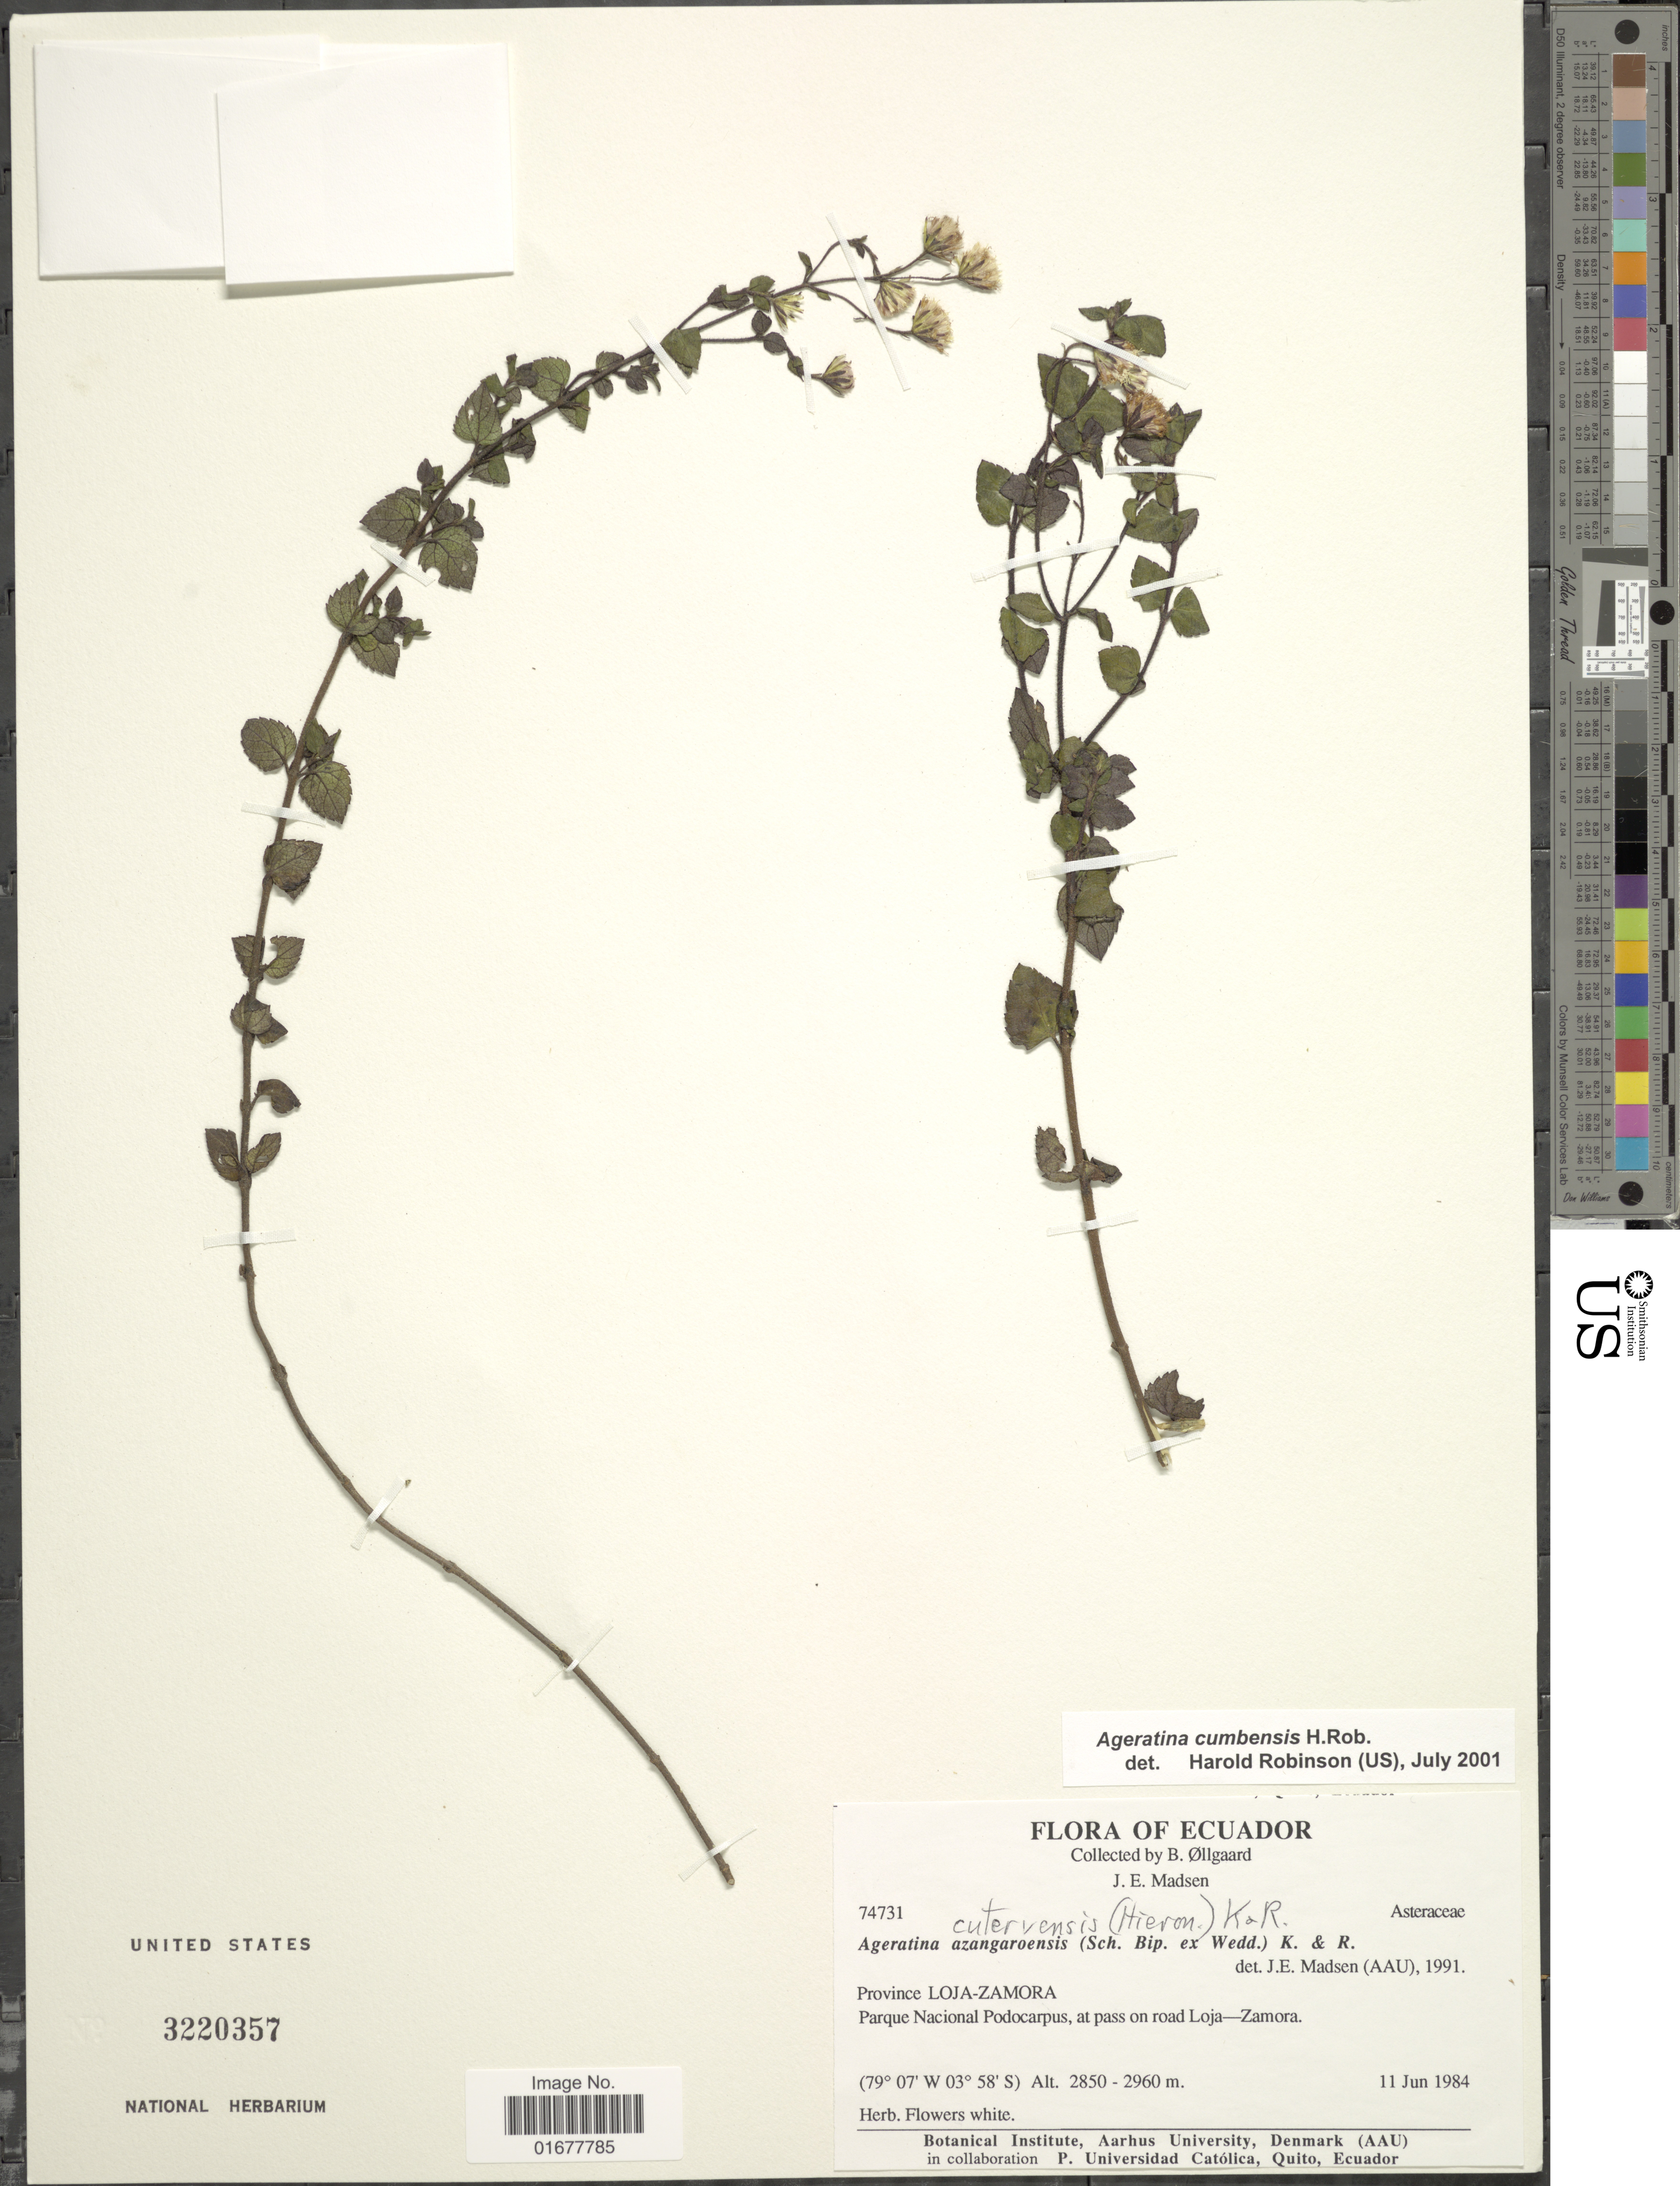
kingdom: Plantae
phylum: Tracheophyta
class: Magnoliopsida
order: Asterales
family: Asteraceae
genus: Ageratina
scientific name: Ageratina cumbensis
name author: H. Rob.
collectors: B. Øllgaard & J. E. Madsen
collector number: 74731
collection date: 1984-06-11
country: Ecuador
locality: Province Loja-Zamora, Parque Nacional Podocarpus, at pass on road Loja-Zamora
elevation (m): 2850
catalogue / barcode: US 3220357